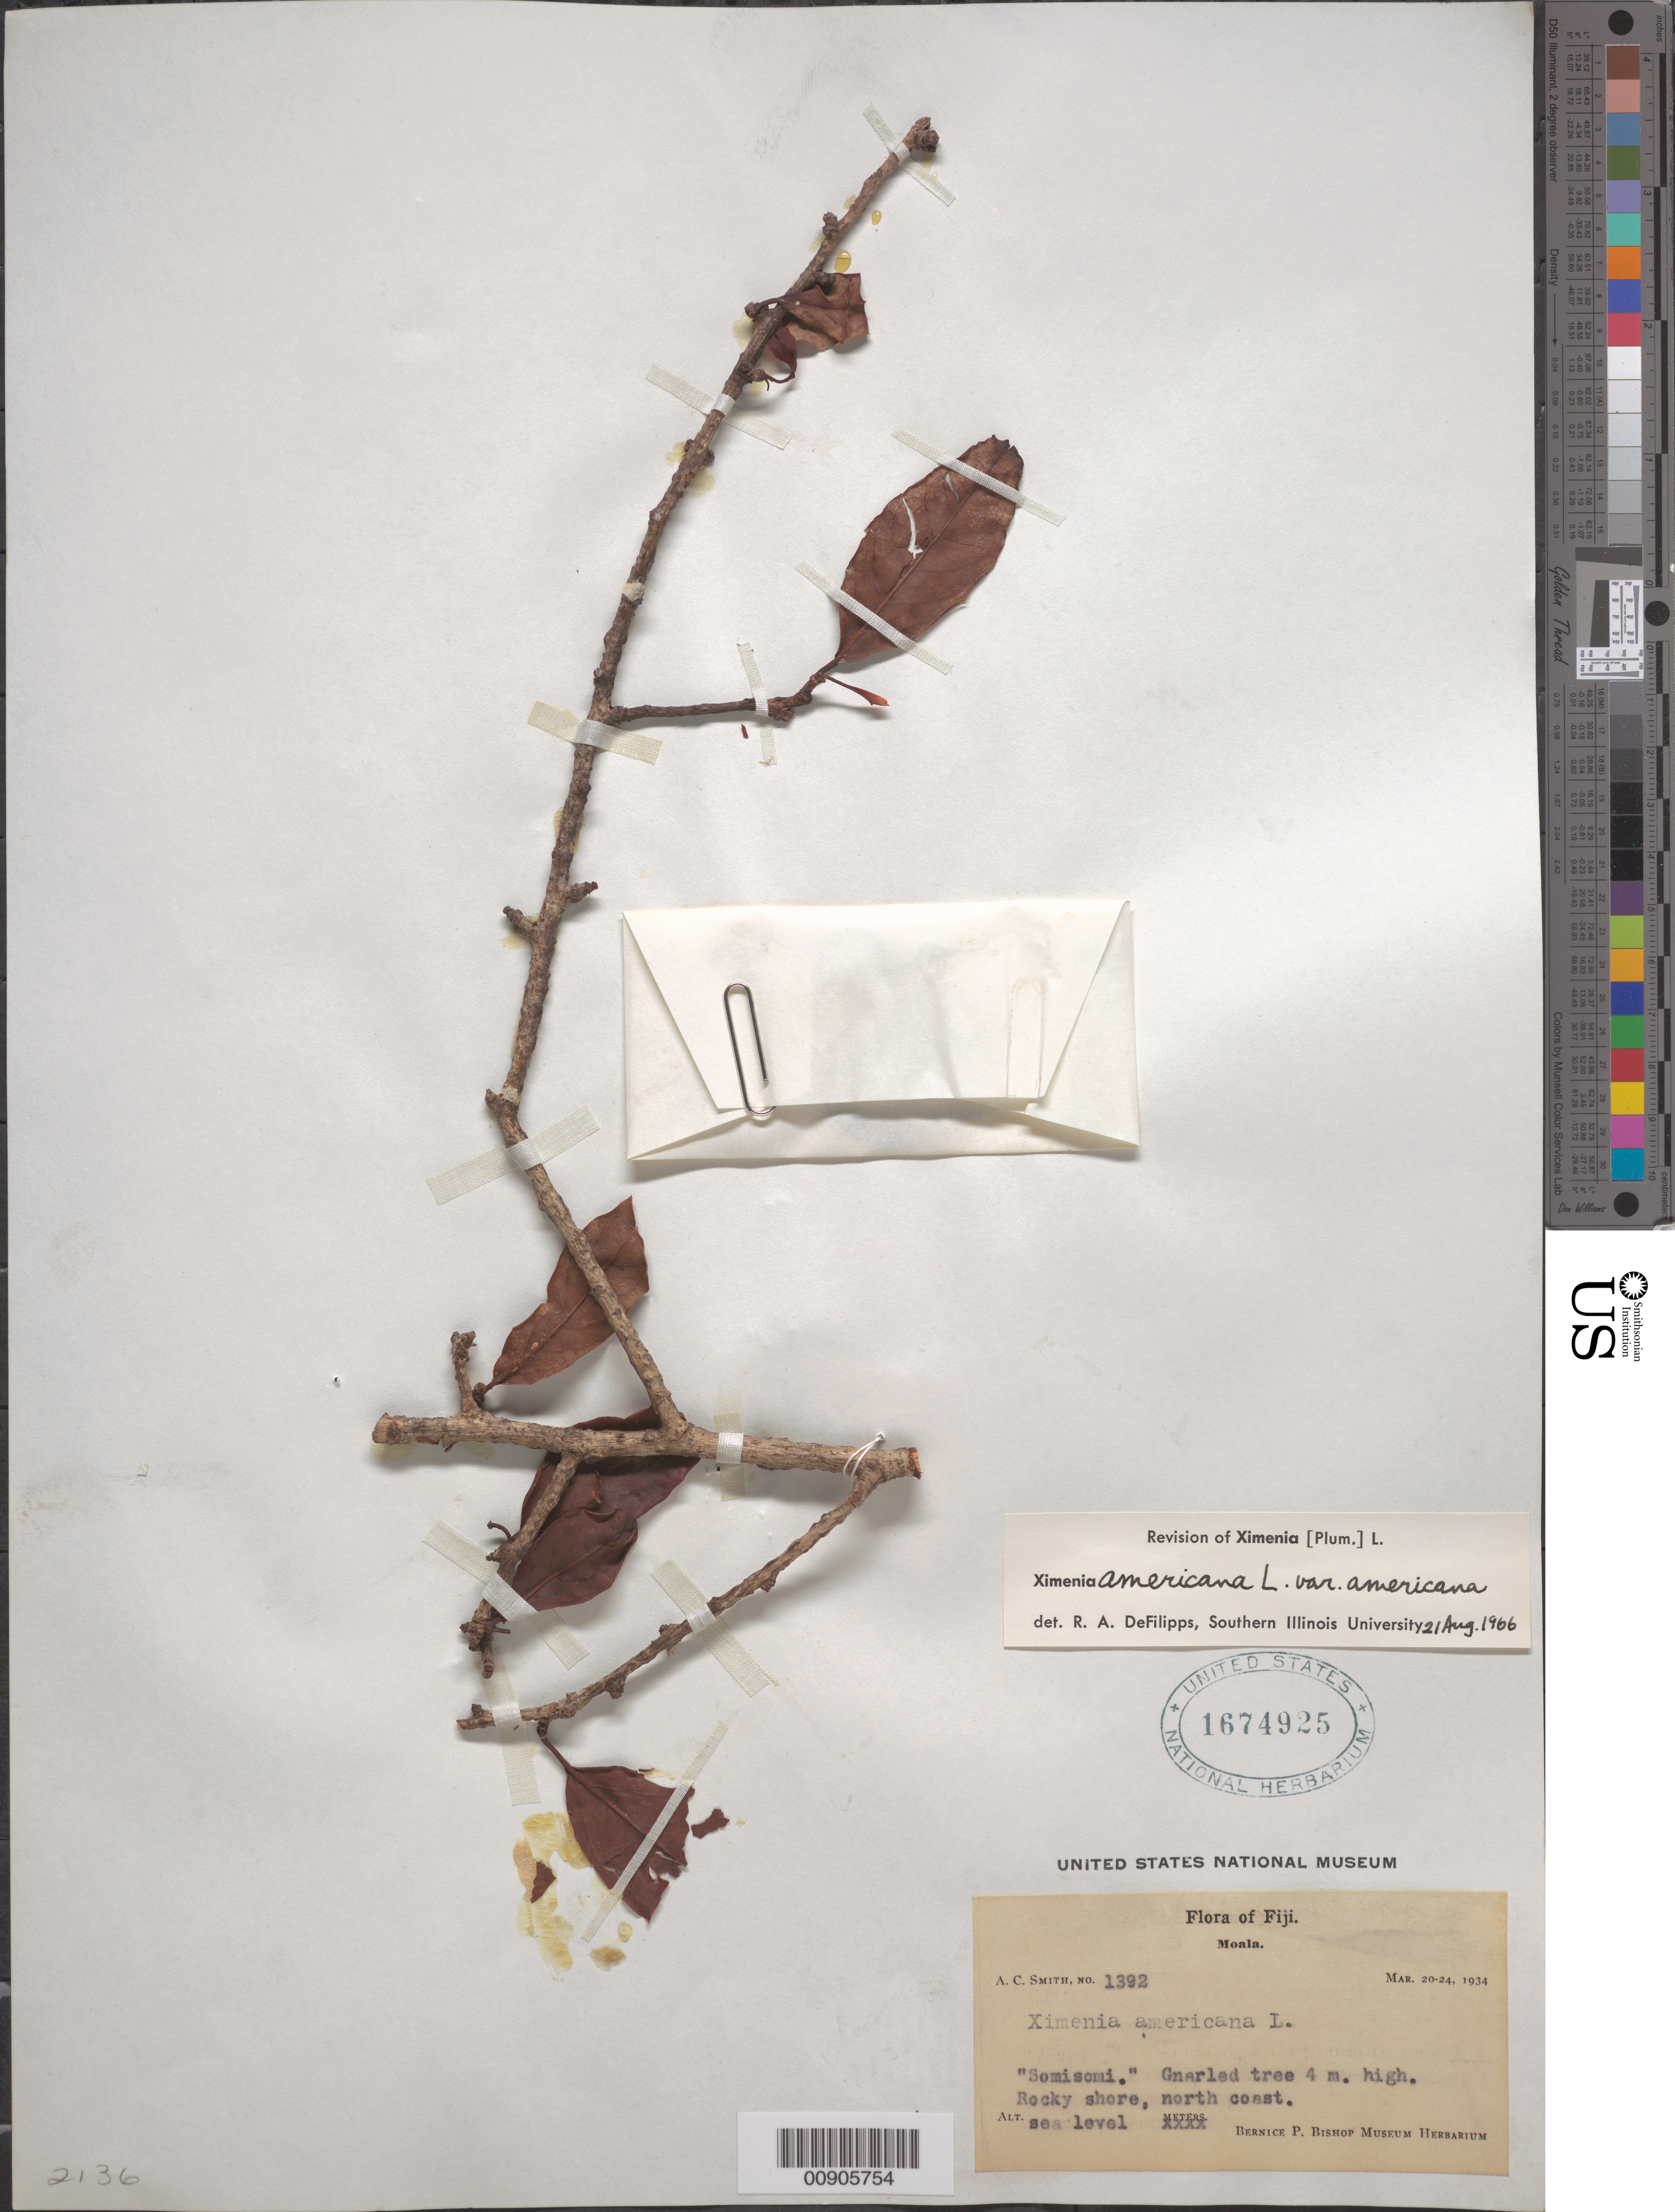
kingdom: Plantae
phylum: Tracheophyta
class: Magnoliopsida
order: Santalales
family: Ximeniaceae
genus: Ximenia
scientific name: Ximenia americana var. americana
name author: L.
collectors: C. A. Smith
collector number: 1392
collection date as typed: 20 Mar 1934 to 24 Mar 1934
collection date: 1934-03-20/1934-03-24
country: Fiji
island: Moala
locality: North coast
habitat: rocky shore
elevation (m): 0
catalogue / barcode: US 1674925